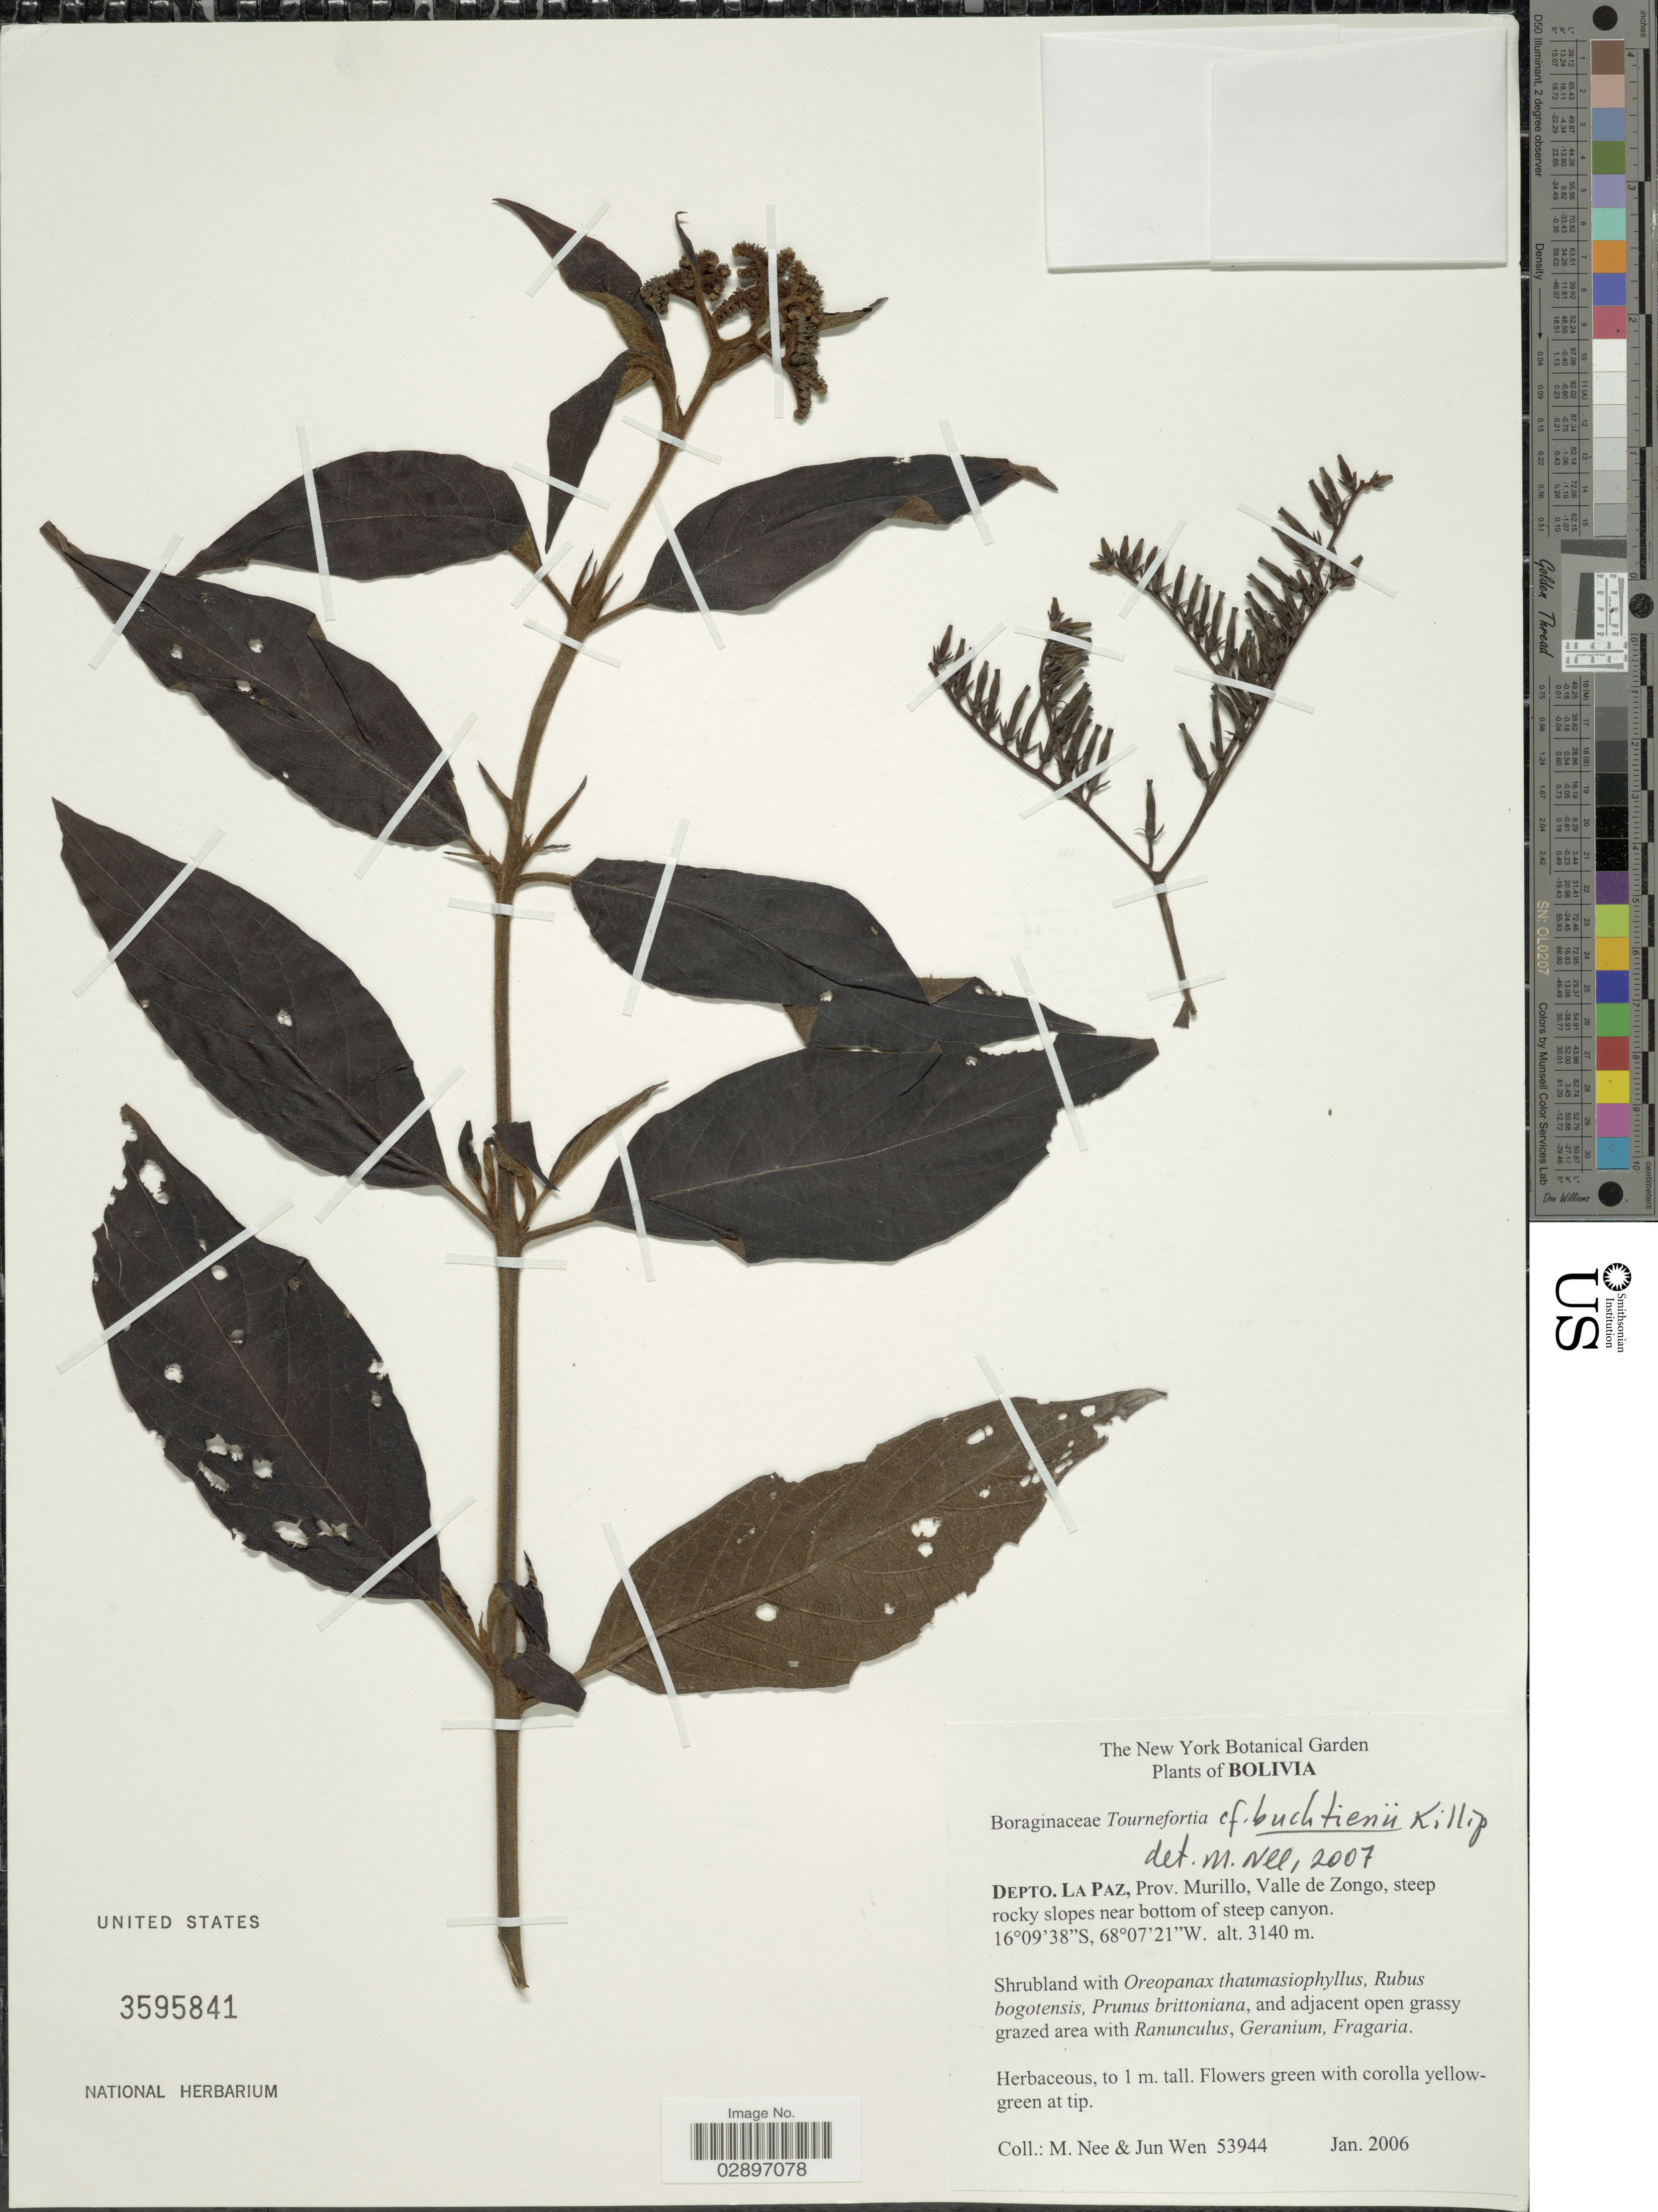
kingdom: Plantae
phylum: Tracheophyta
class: Magnoliopsida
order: Boraginales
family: Heliotropiaceae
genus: Tournefortia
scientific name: Tournefortia buchtienii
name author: Killip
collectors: M. Nee & J. Wen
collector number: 53944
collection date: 2006-01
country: Bolivia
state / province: La Paz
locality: Depto. La Paz, Prov. Murillo, Valle de Zongo, steep rocky slopes near bottom of steep canyon.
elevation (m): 3140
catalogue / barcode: US 3595841